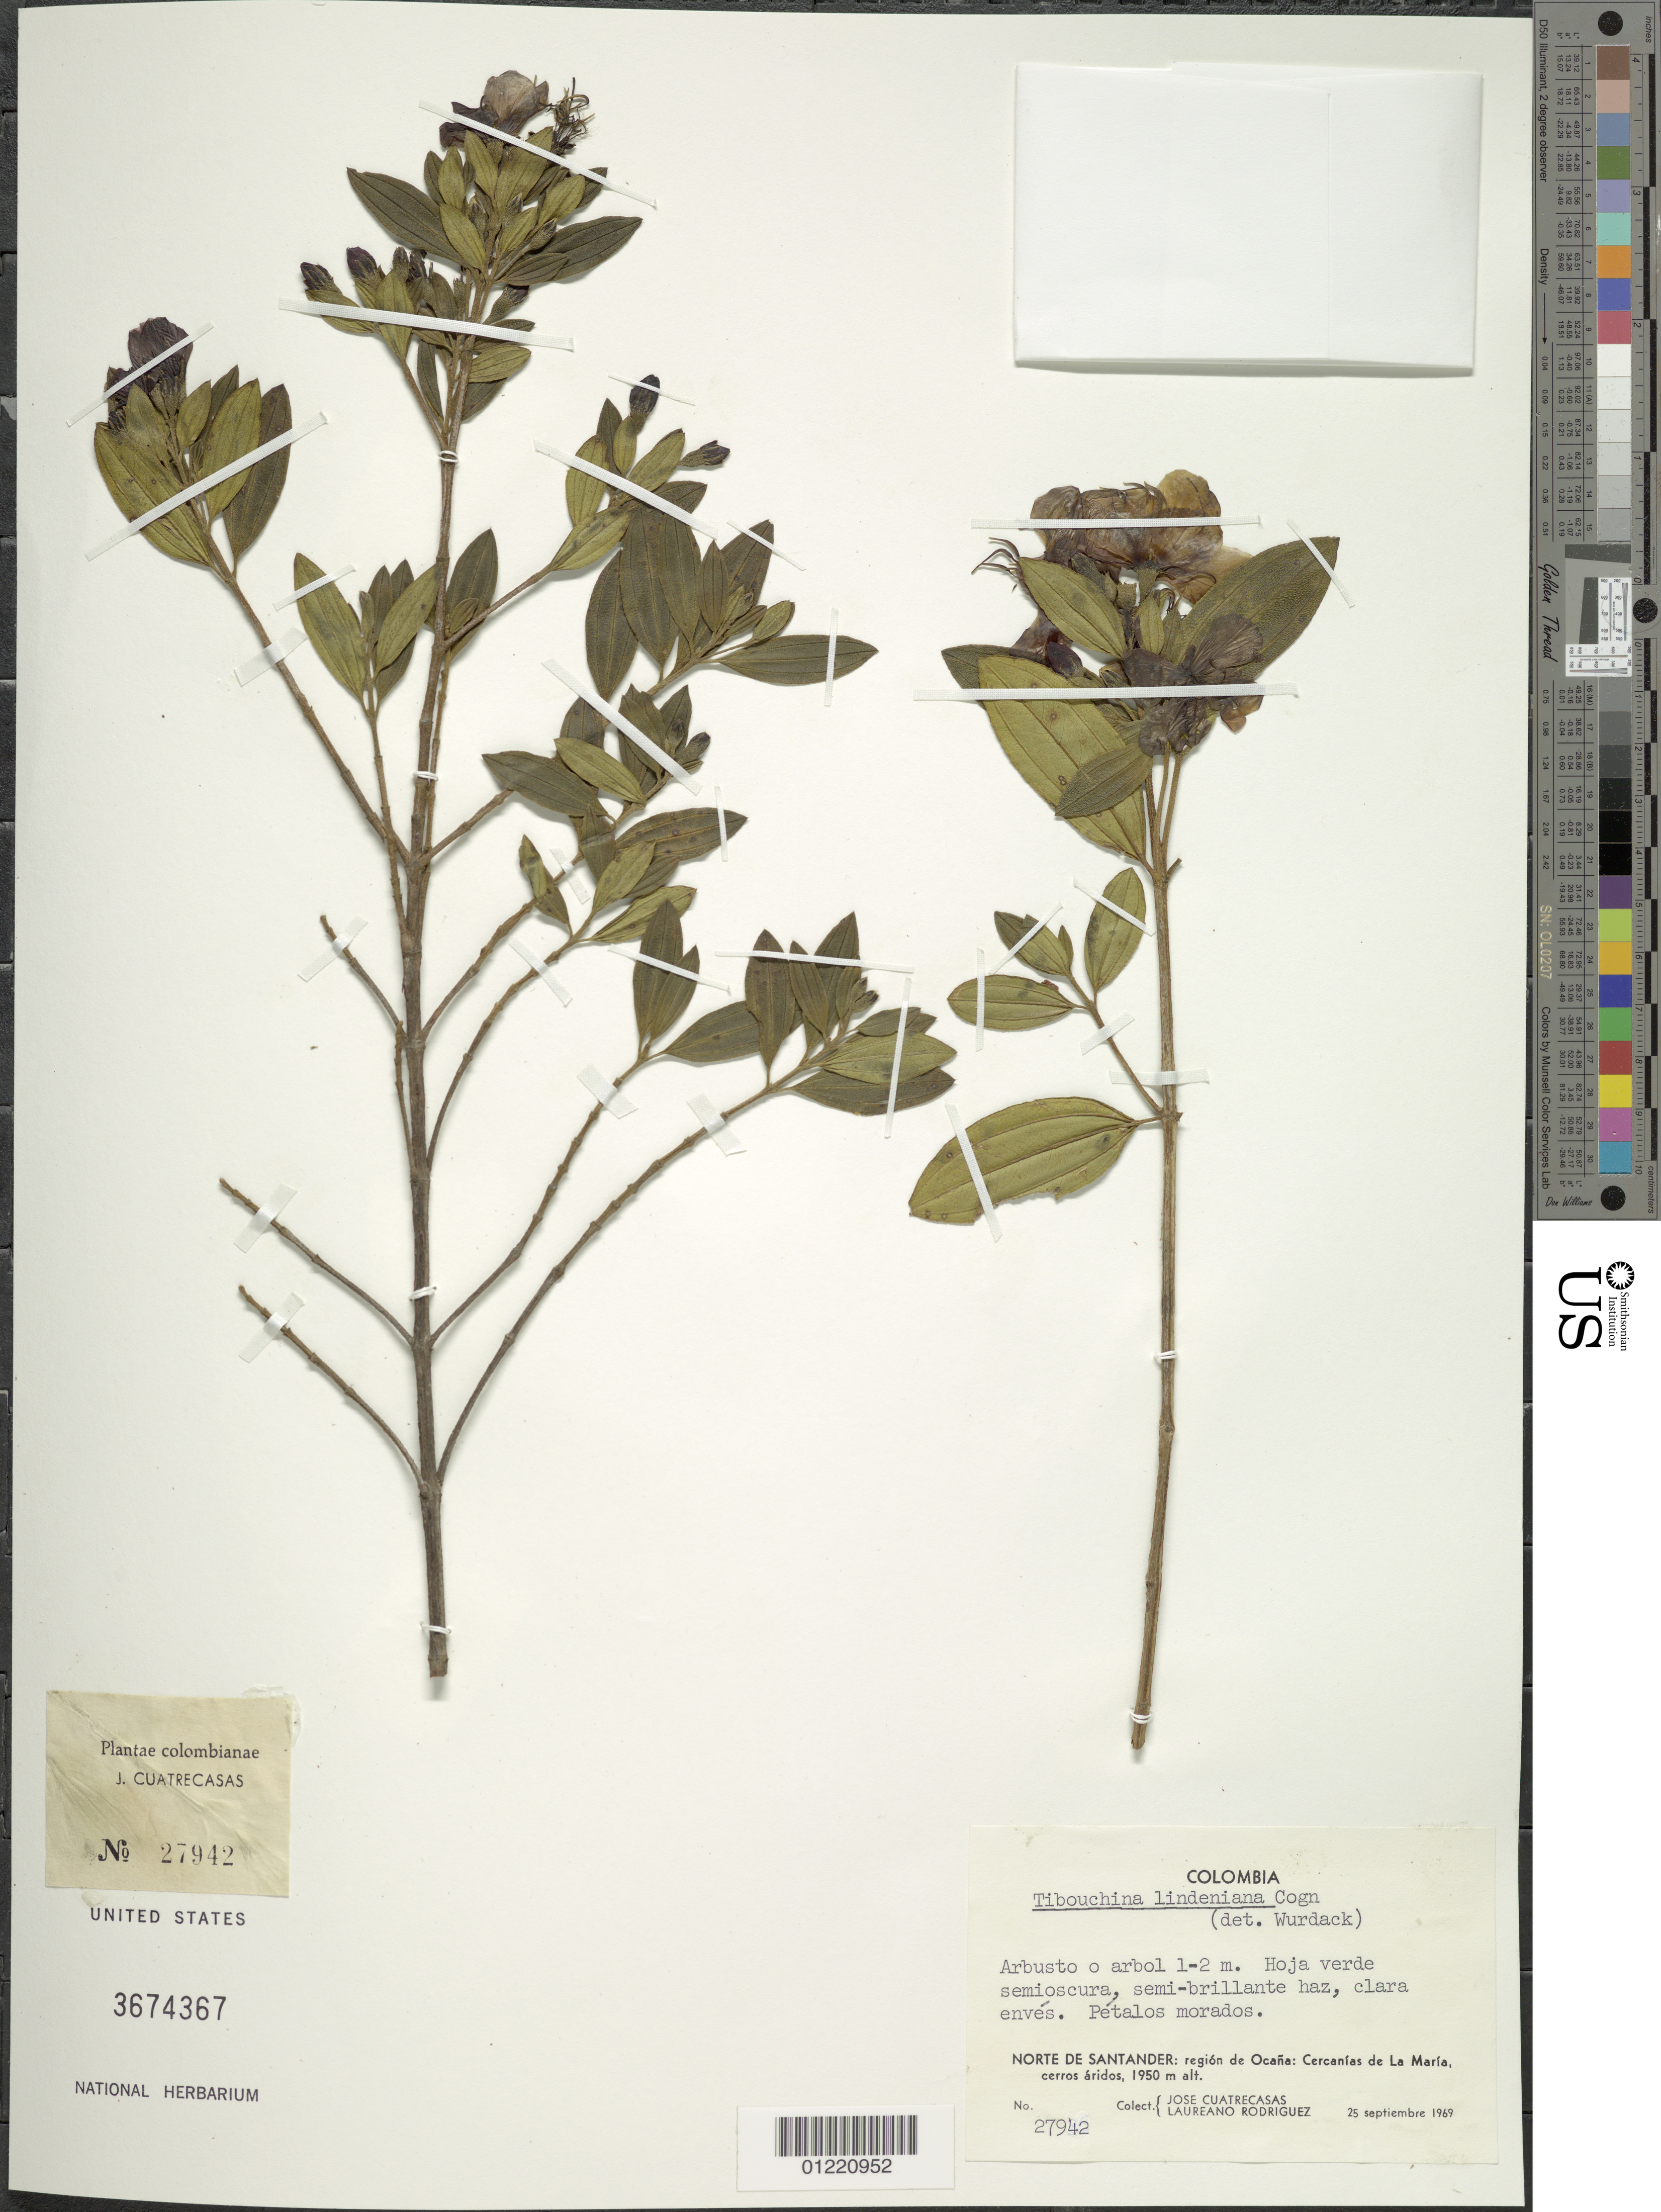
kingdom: Plantae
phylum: Tracheophyta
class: Magnoliopsida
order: Myrtales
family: Melastomataceae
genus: Pleroma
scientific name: Pleroma martiale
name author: (Cham.) Triana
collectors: J. Cuatrecasas & L. Rodriguez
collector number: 27942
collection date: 1969-09-25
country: Colombia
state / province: Norte de Santander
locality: región de Ocaña: Cercanías de La María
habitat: cerros áridos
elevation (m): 1950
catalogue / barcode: US 3674367